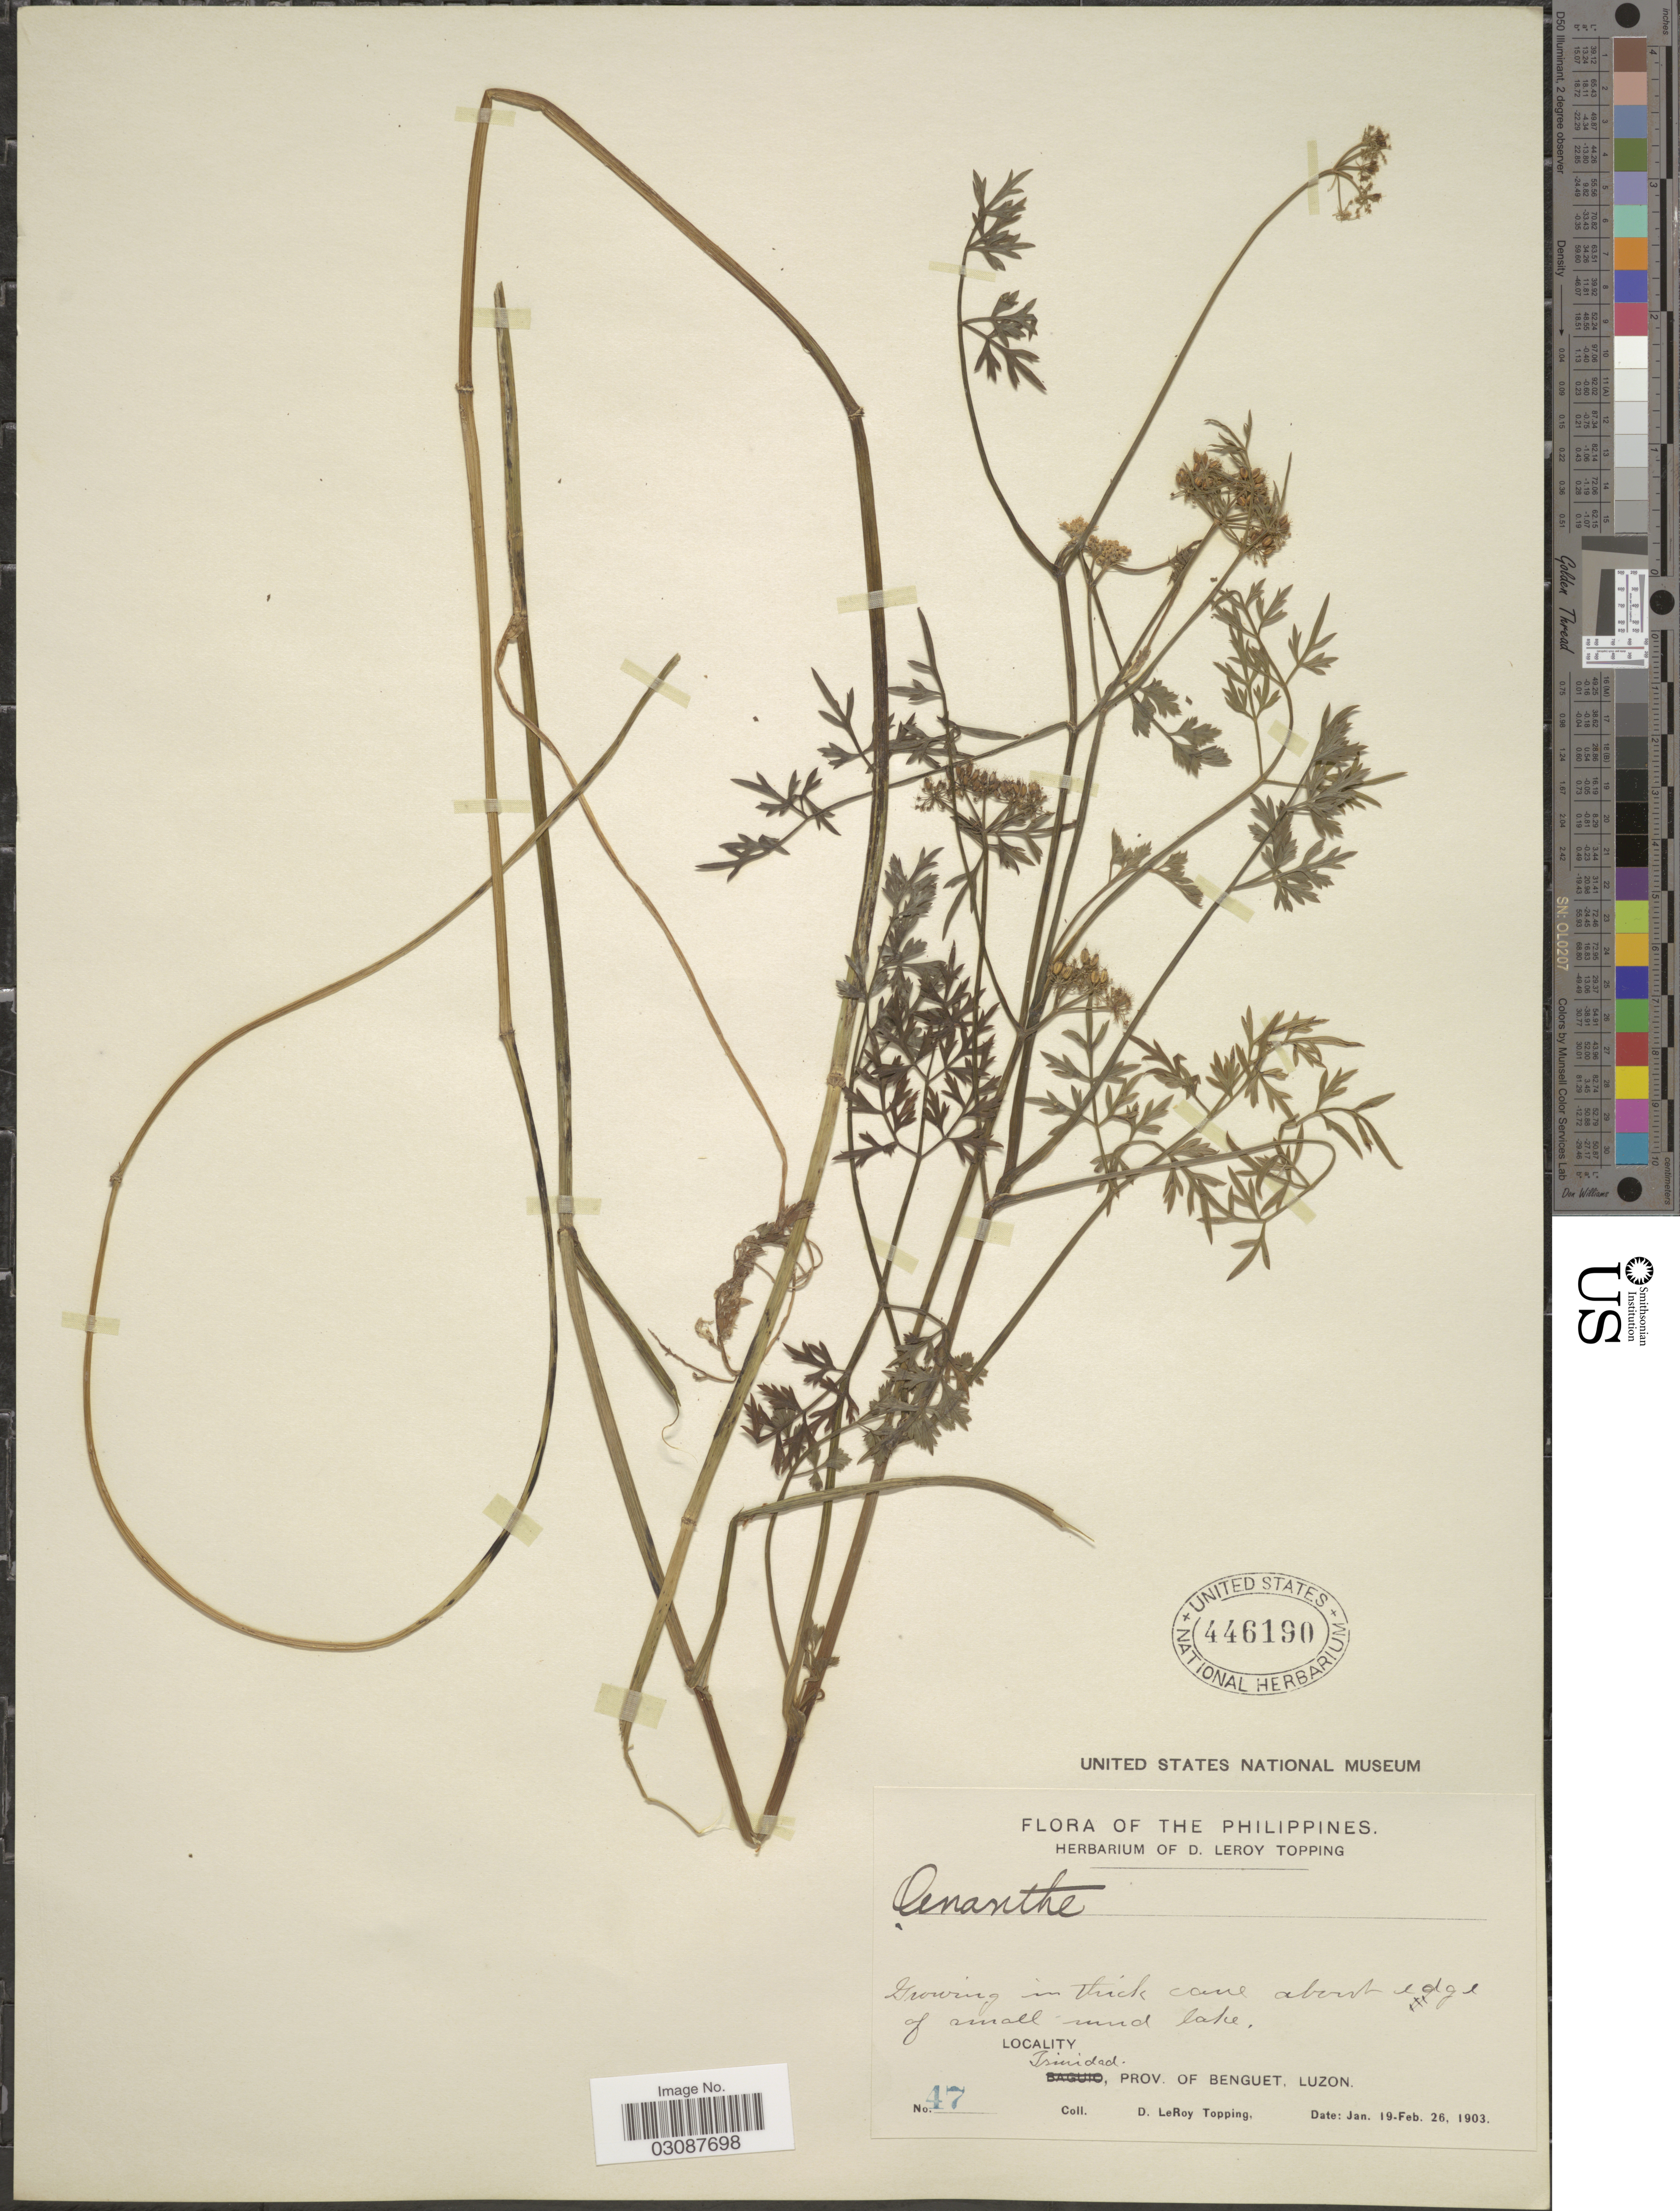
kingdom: Plantae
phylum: Tracheophyta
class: Magnoliopsida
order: Apiales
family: Apiaceae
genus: Oenanthe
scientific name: Oenanthe laciniata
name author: Zoll.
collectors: D. L. Topping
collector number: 47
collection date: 1903-01-19/1903-02-26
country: Philippines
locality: Trinidad, Prov. of Benguet, Luzon.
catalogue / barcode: US 446190